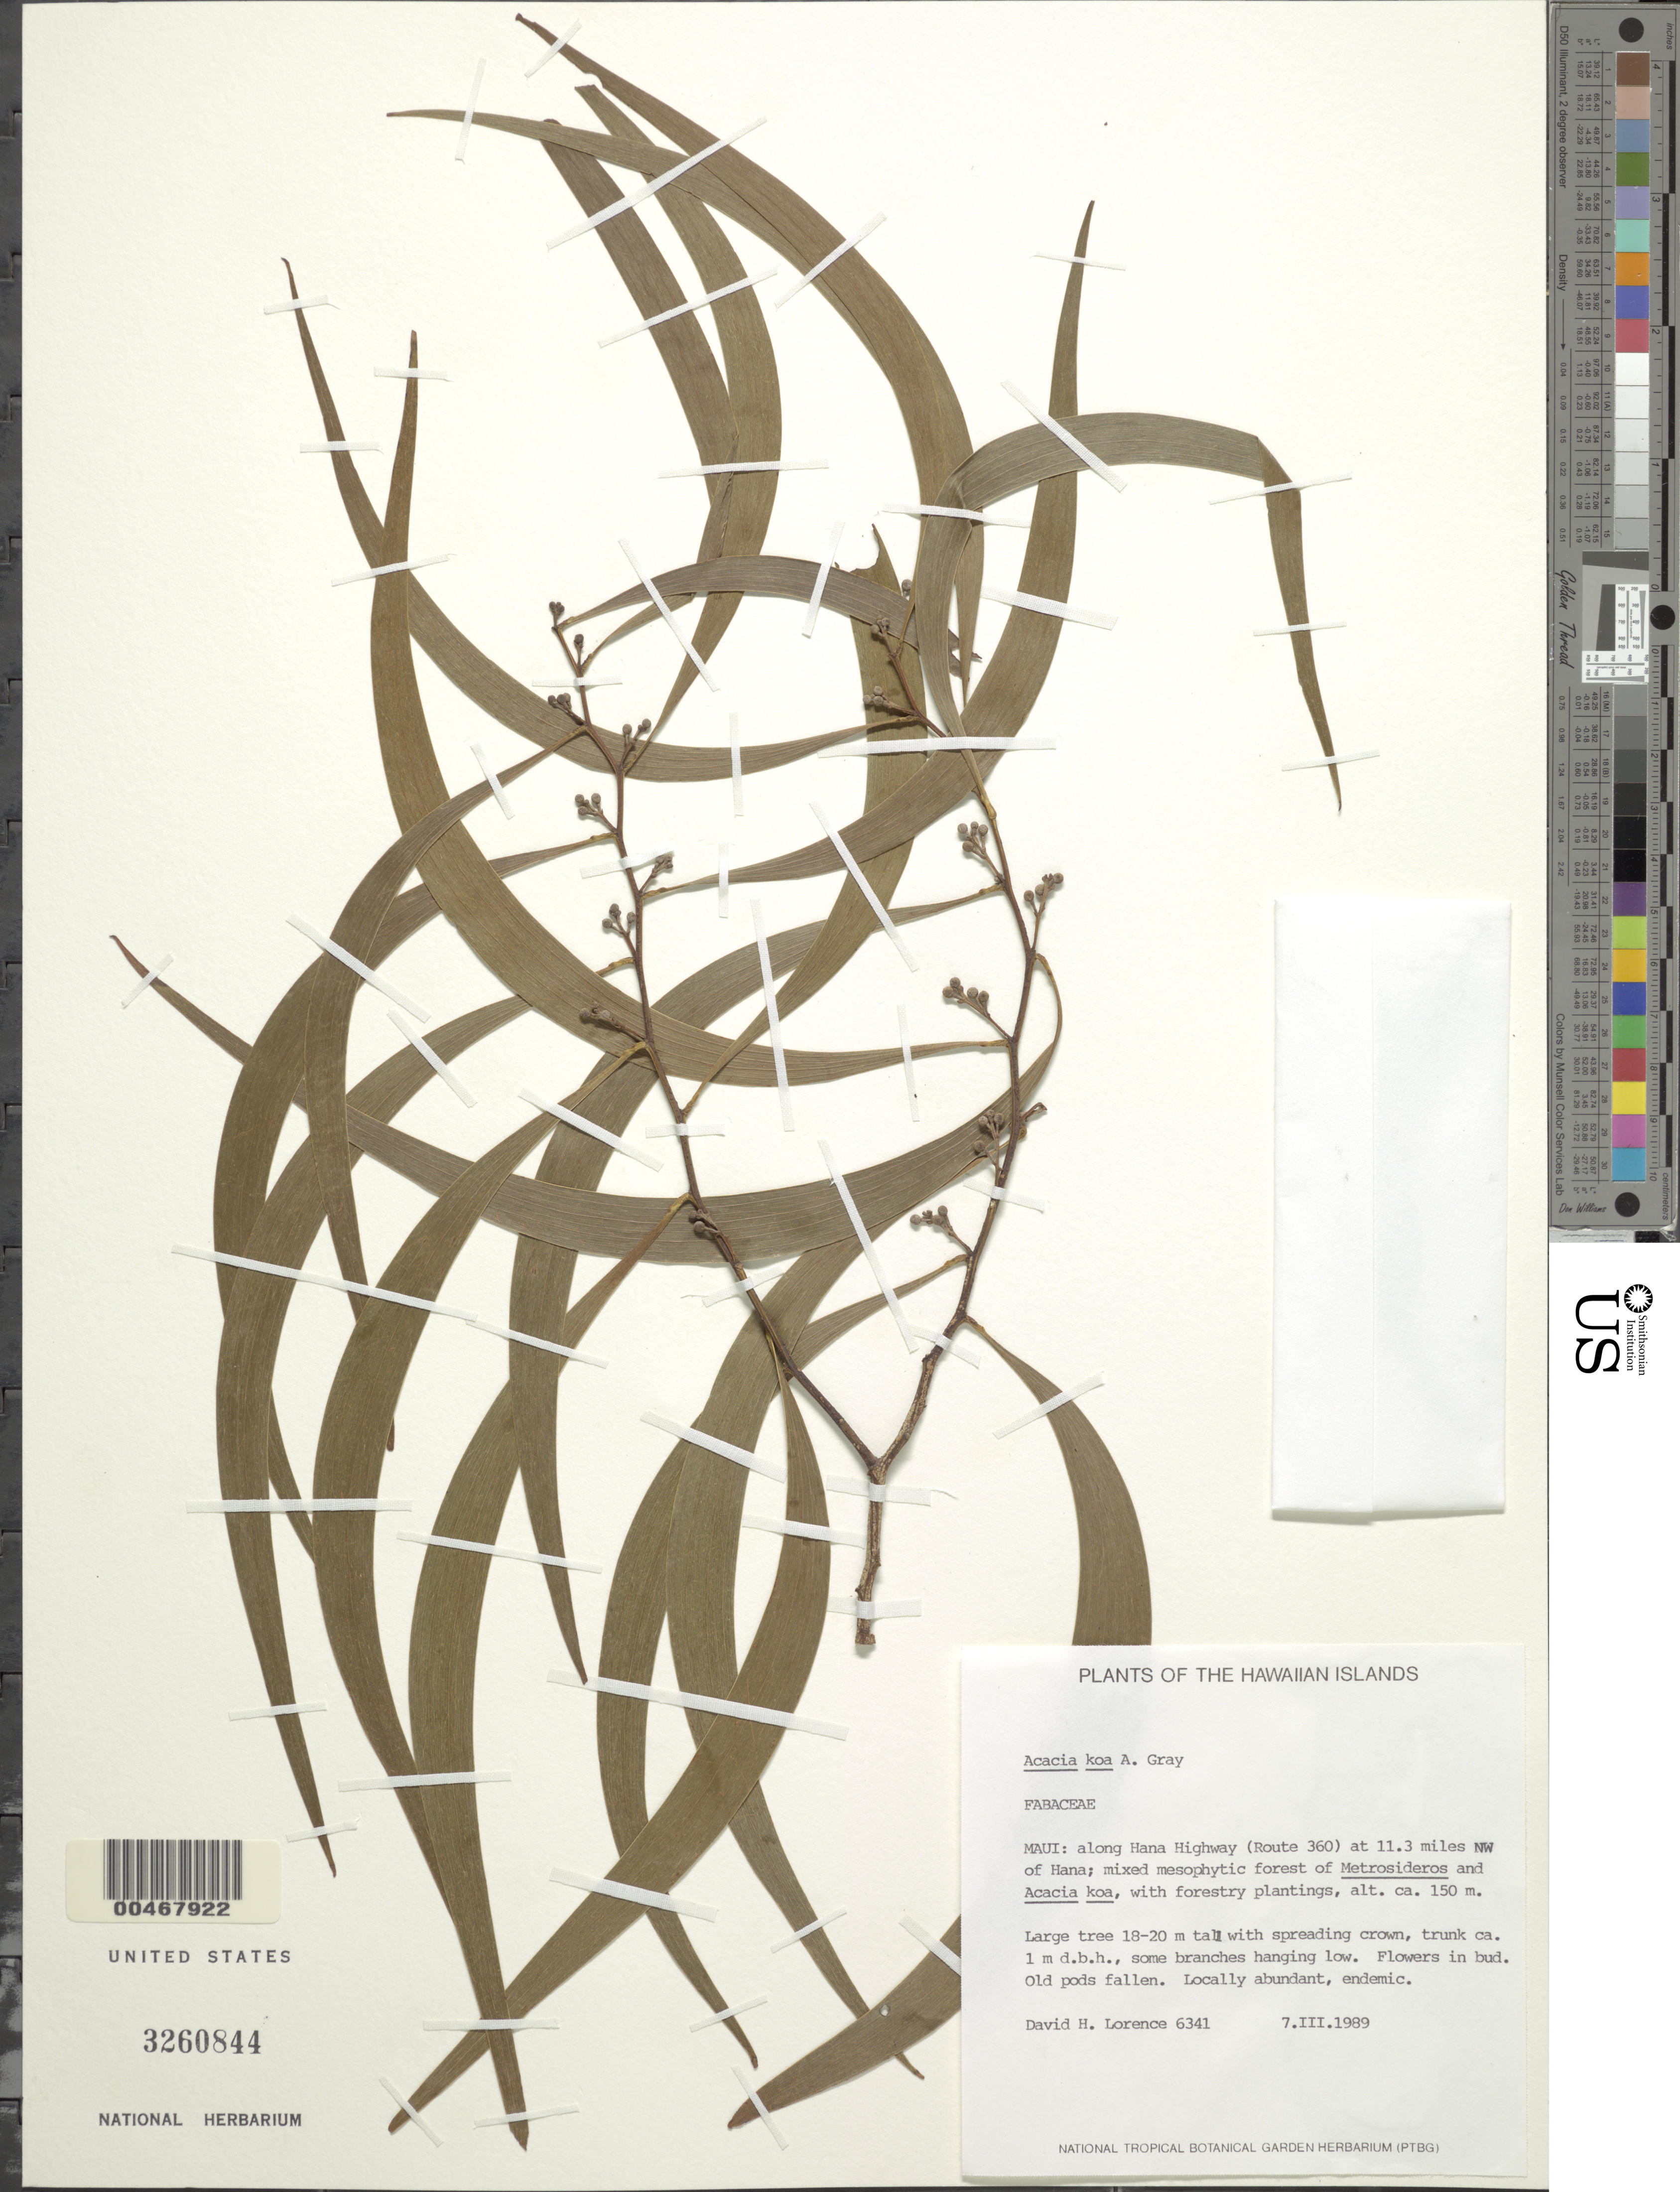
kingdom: Plantae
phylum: Tracheophyta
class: Magnoliopsida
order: Fabales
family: Fabaceae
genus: Acacia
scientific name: Acacia koa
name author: A. Gray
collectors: D. Lorence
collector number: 6341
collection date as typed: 7 Mar 1989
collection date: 1989-03-07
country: United States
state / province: Hawaii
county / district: Maui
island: Maui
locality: Along Hana Hwy (Rt. 360) at 11.3 mi NW of Hana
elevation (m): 150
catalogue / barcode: US 3260844